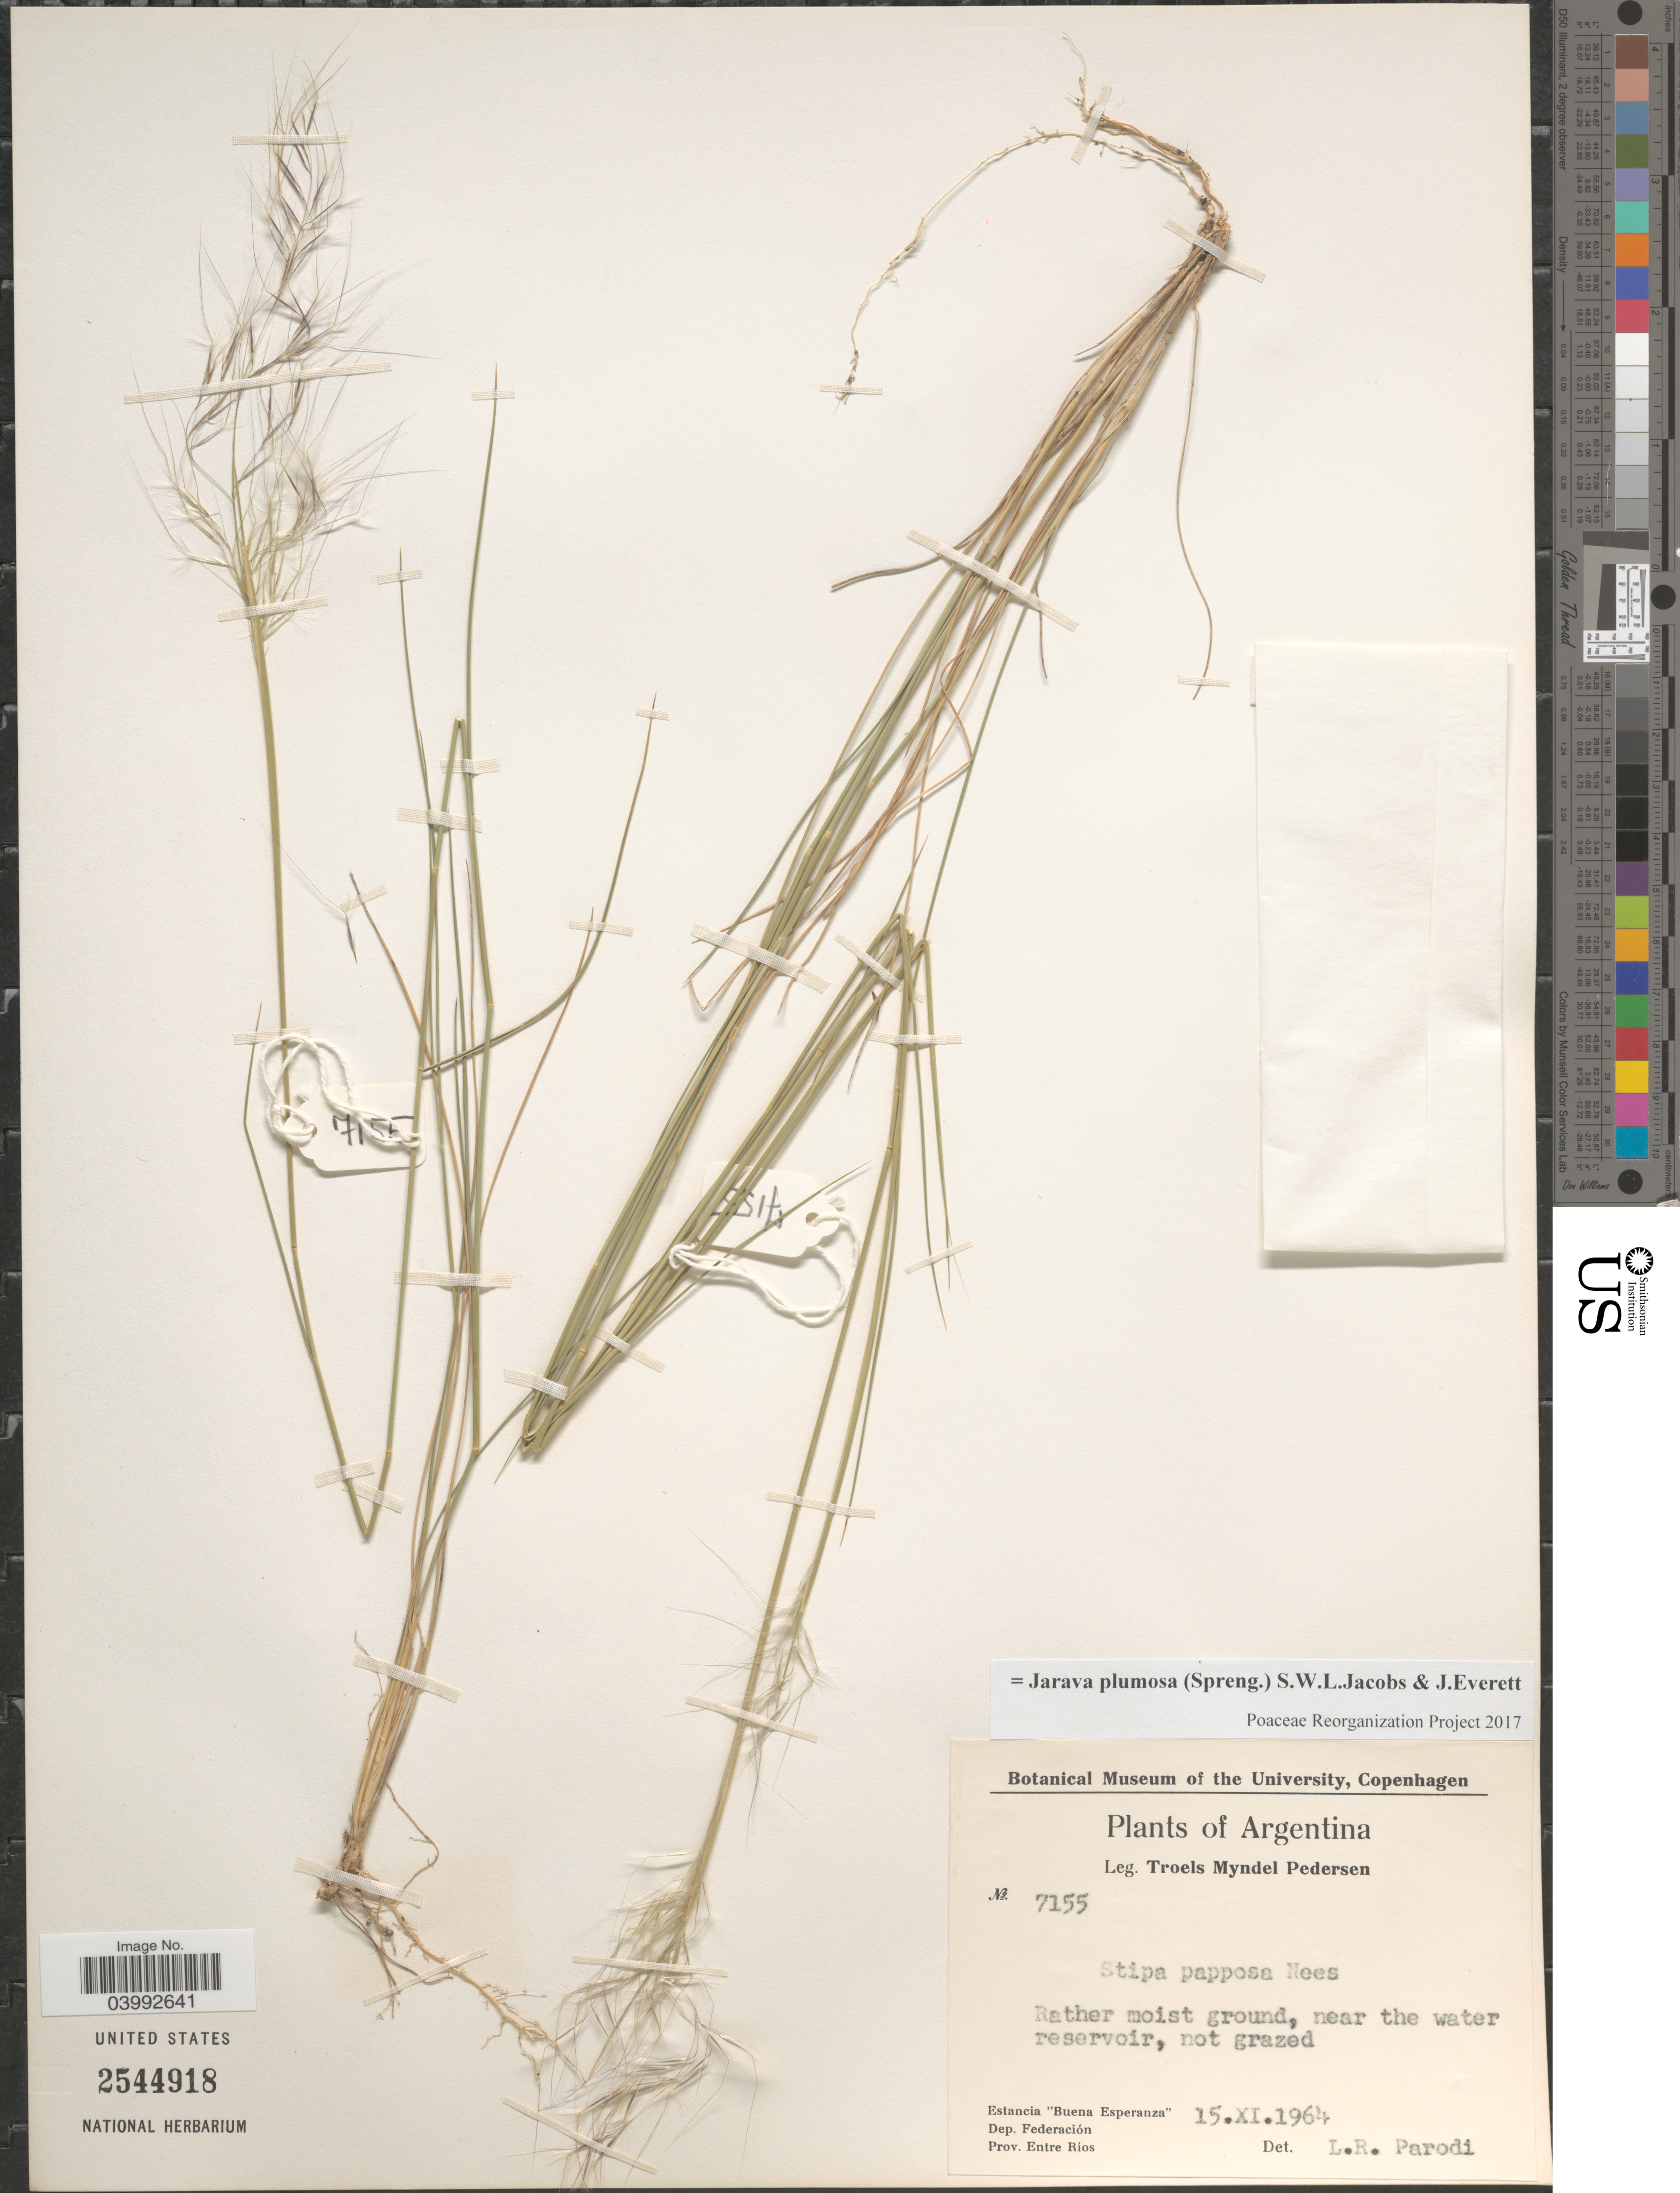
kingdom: Plantae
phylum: Tracheophyta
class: Liliopsida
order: Poales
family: Poaceae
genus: Stipa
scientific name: Stipa papposa Nees, nom. illeg.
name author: Nees in Mart.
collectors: T. Pederson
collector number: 7155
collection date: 1964-11-15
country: Argentina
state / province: Entre Rios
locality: Estancia "Buena Esperanza". Dep. Federación.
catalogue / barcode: US 2544918